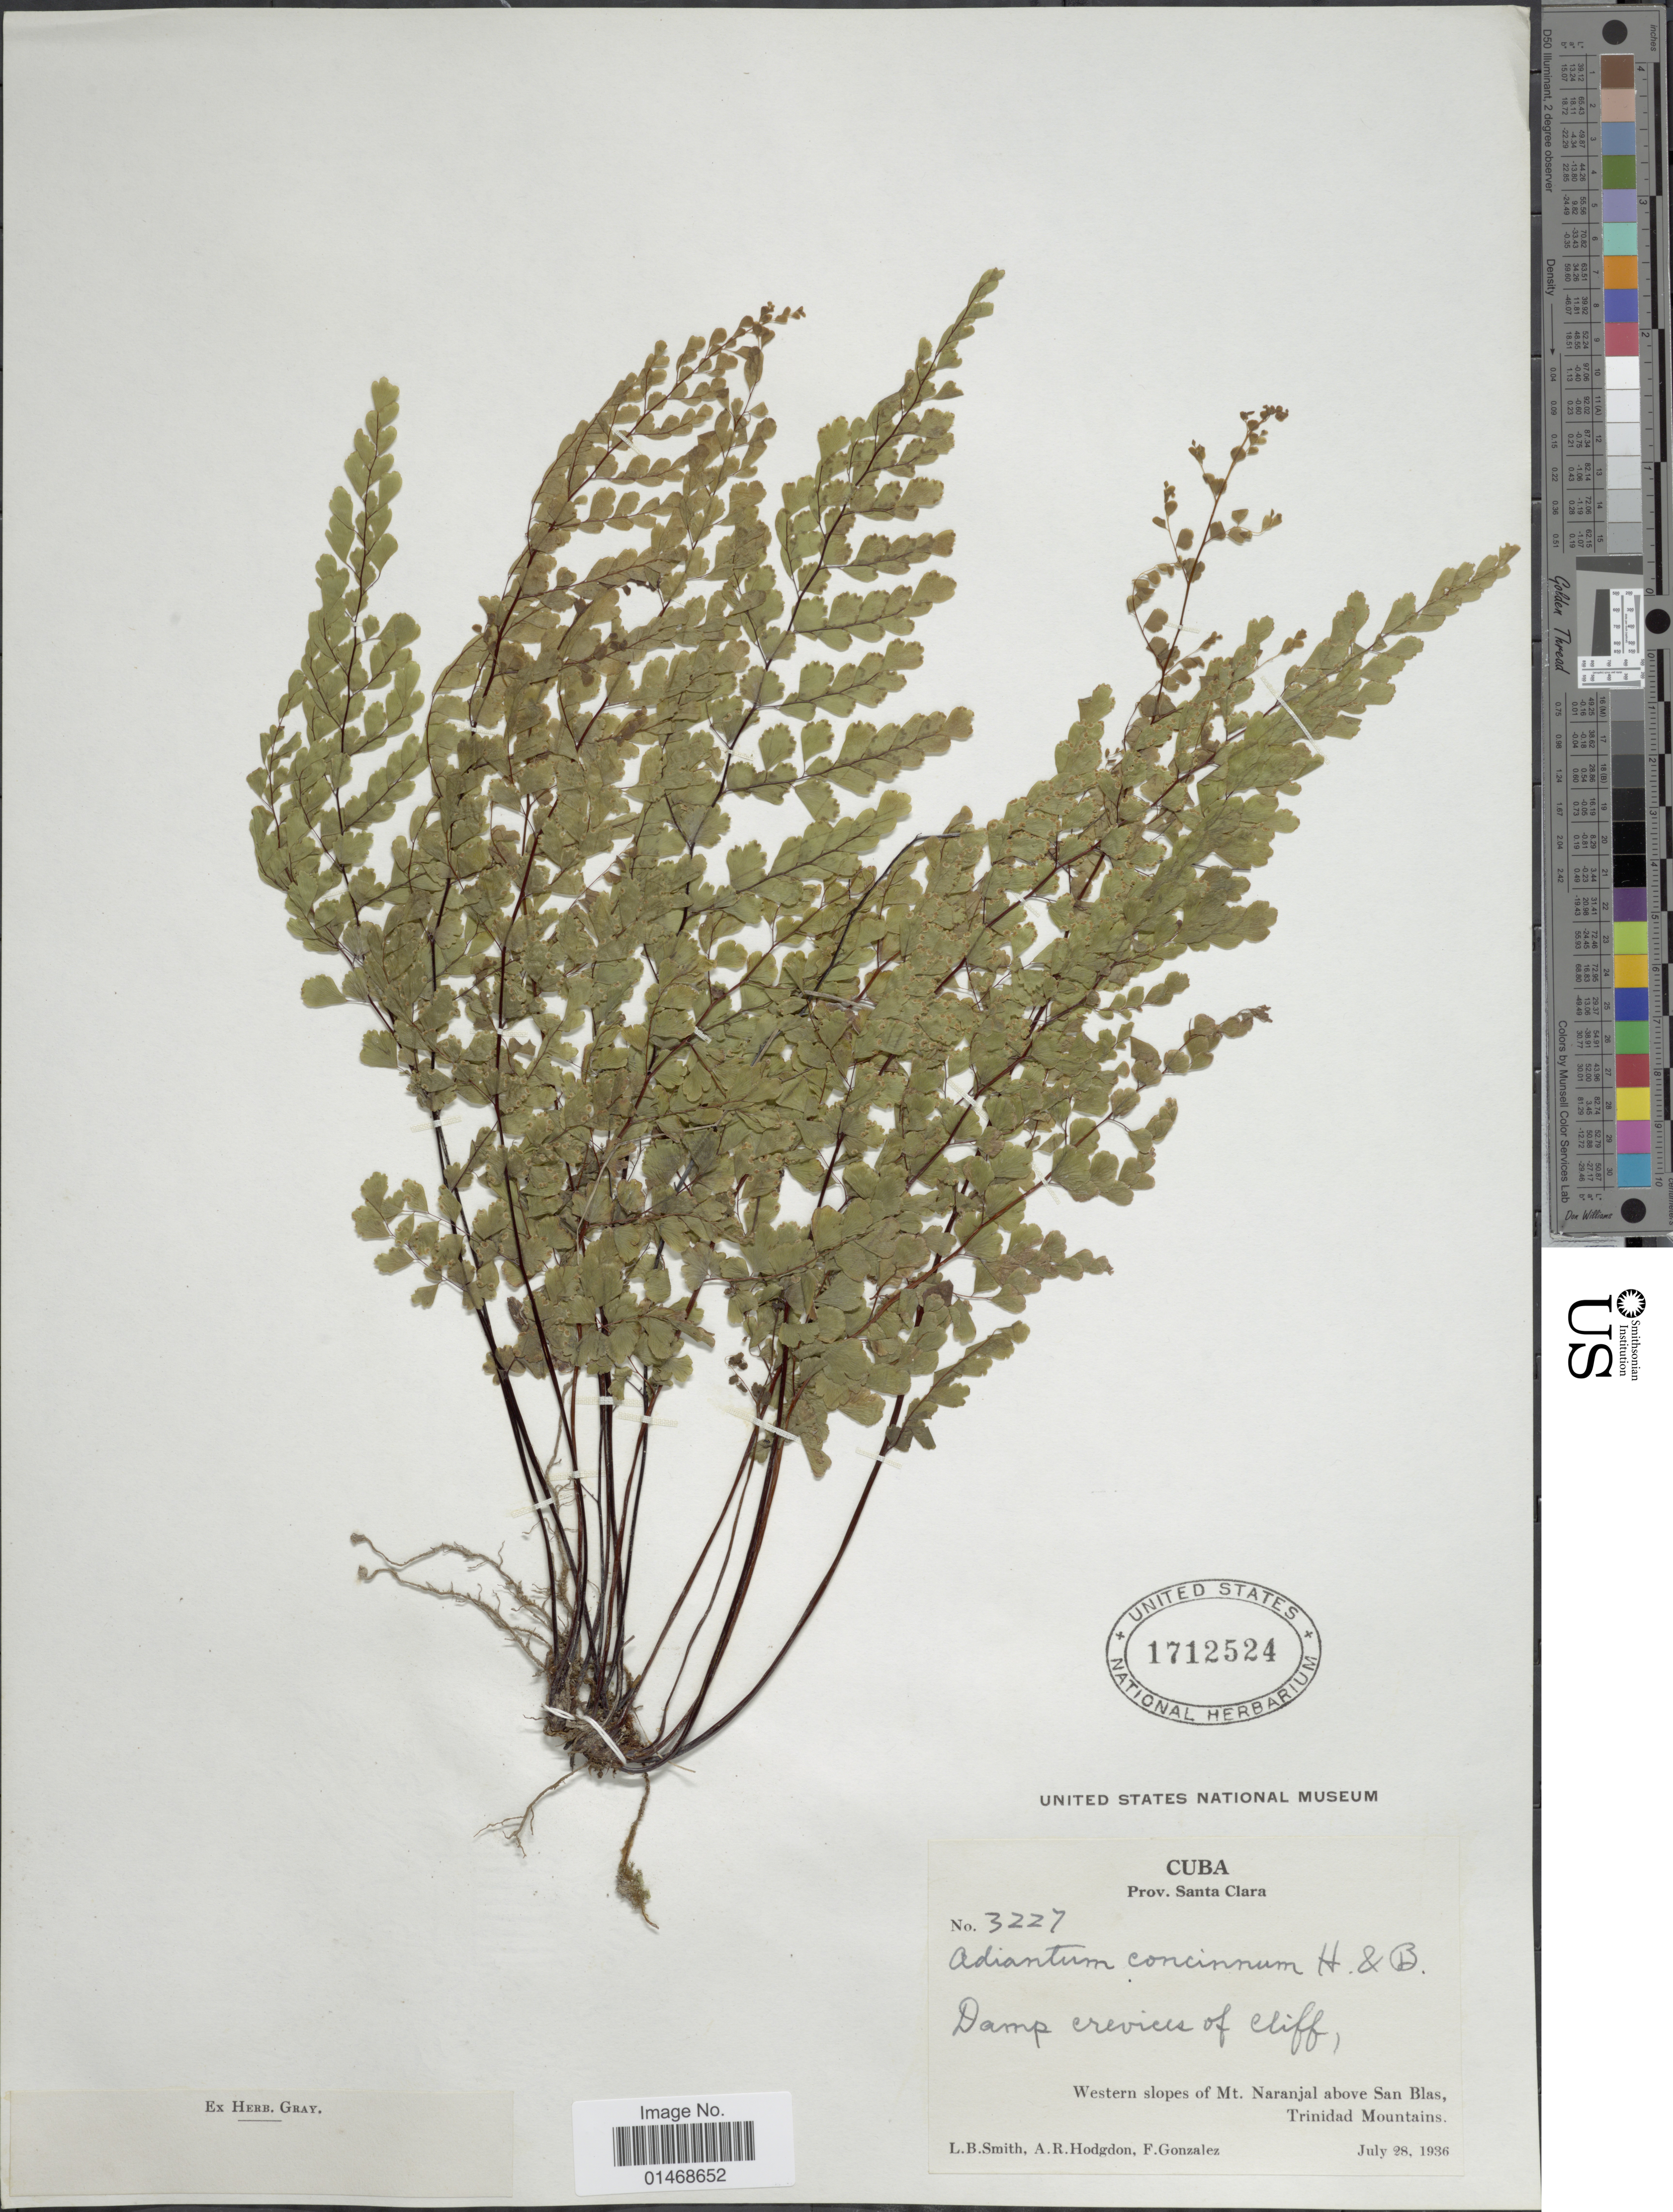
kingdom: Plantae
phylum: Tracheophyta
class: Polypodiopsida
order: Polypodiales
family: Pteridaceae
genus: Adiantum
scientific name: Adiantum concinnum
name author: Humb. & Bonpl. ex Willd.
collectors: L. Smith, A. R. Hodgdon & F. Gonzalez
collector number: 3227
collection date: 1936-07-28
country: Cuba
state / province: Las Villas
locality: Prov. Santa Clara, Western slopes of Mt Naranjal above San Blas, Trinidad Mountains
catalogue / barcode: US 1712524